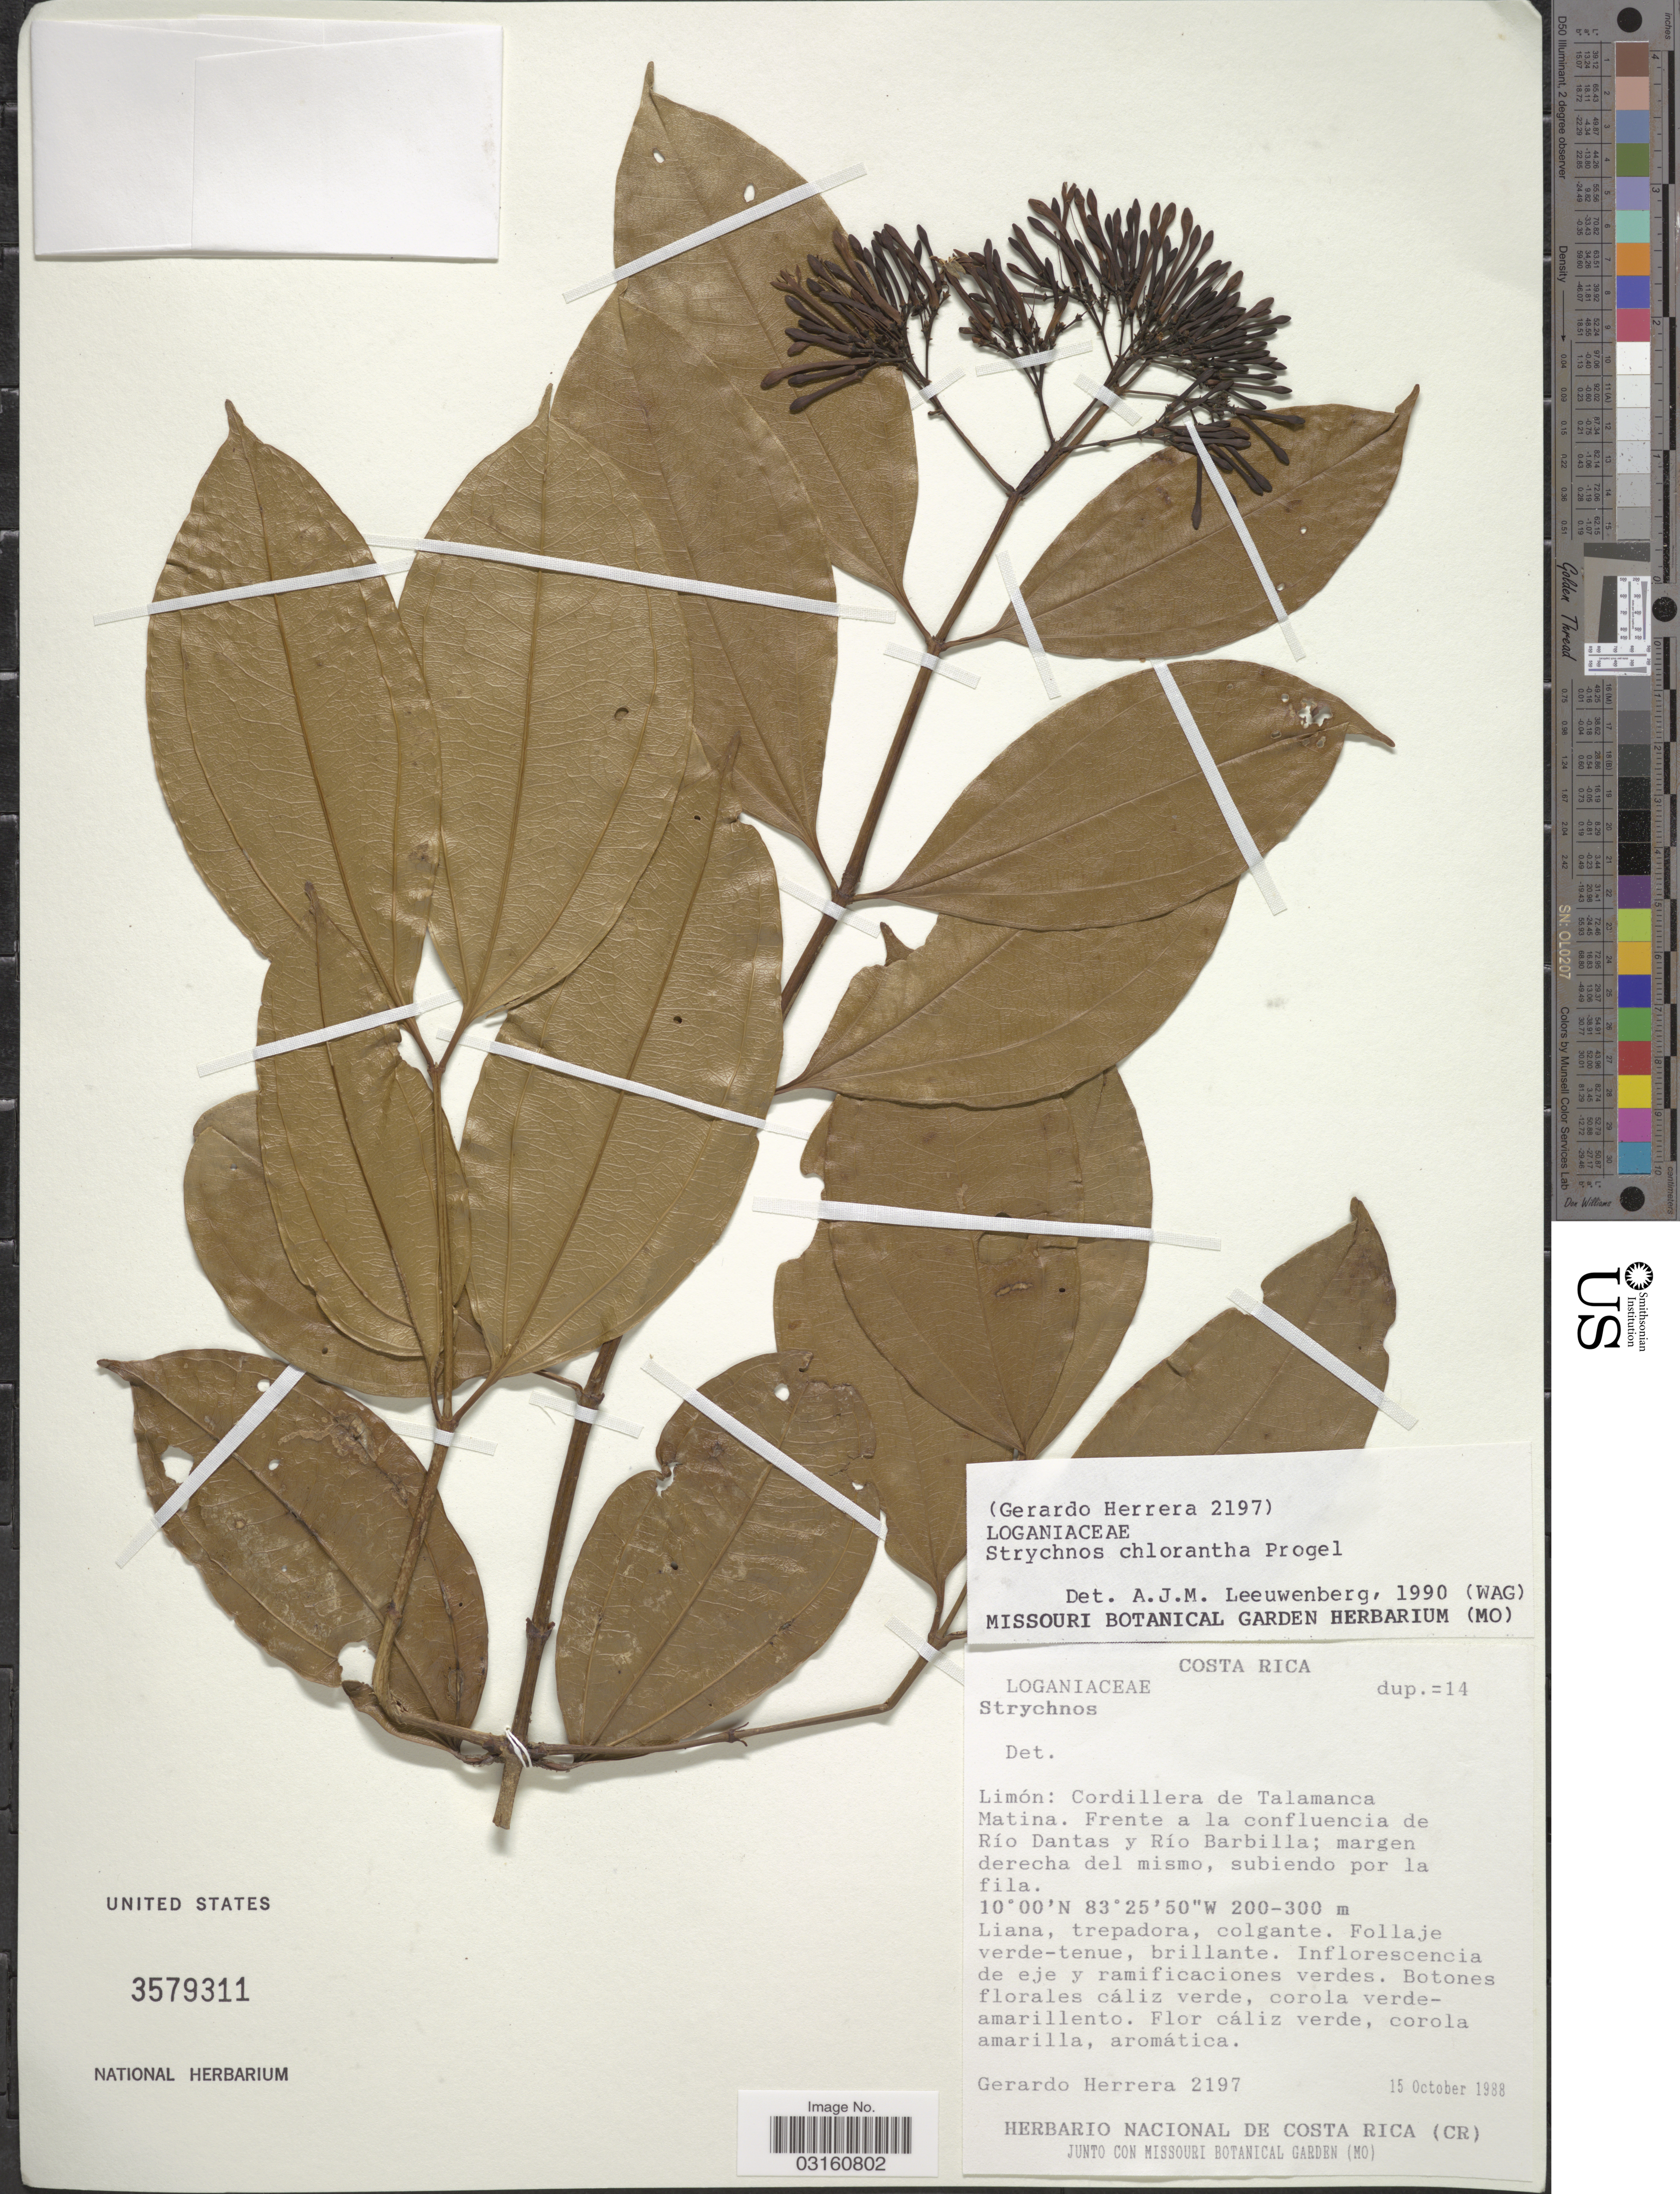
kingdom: Plantae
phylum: Tracheophyta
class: Magnoliopsida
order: Gentianales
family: Loganiaceae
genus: Strychnos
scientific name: Strychnos chlorantha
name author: Progel in Mart.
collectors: G. Herrera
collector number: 2197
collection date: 1988-10-15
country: Costa Rica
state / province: Limón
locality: Limón: Cordillera de Talamanca Matina. Frente a la confluencia de Río Dantas y Río Barbilla.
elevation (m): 200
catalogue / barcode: US 3579311